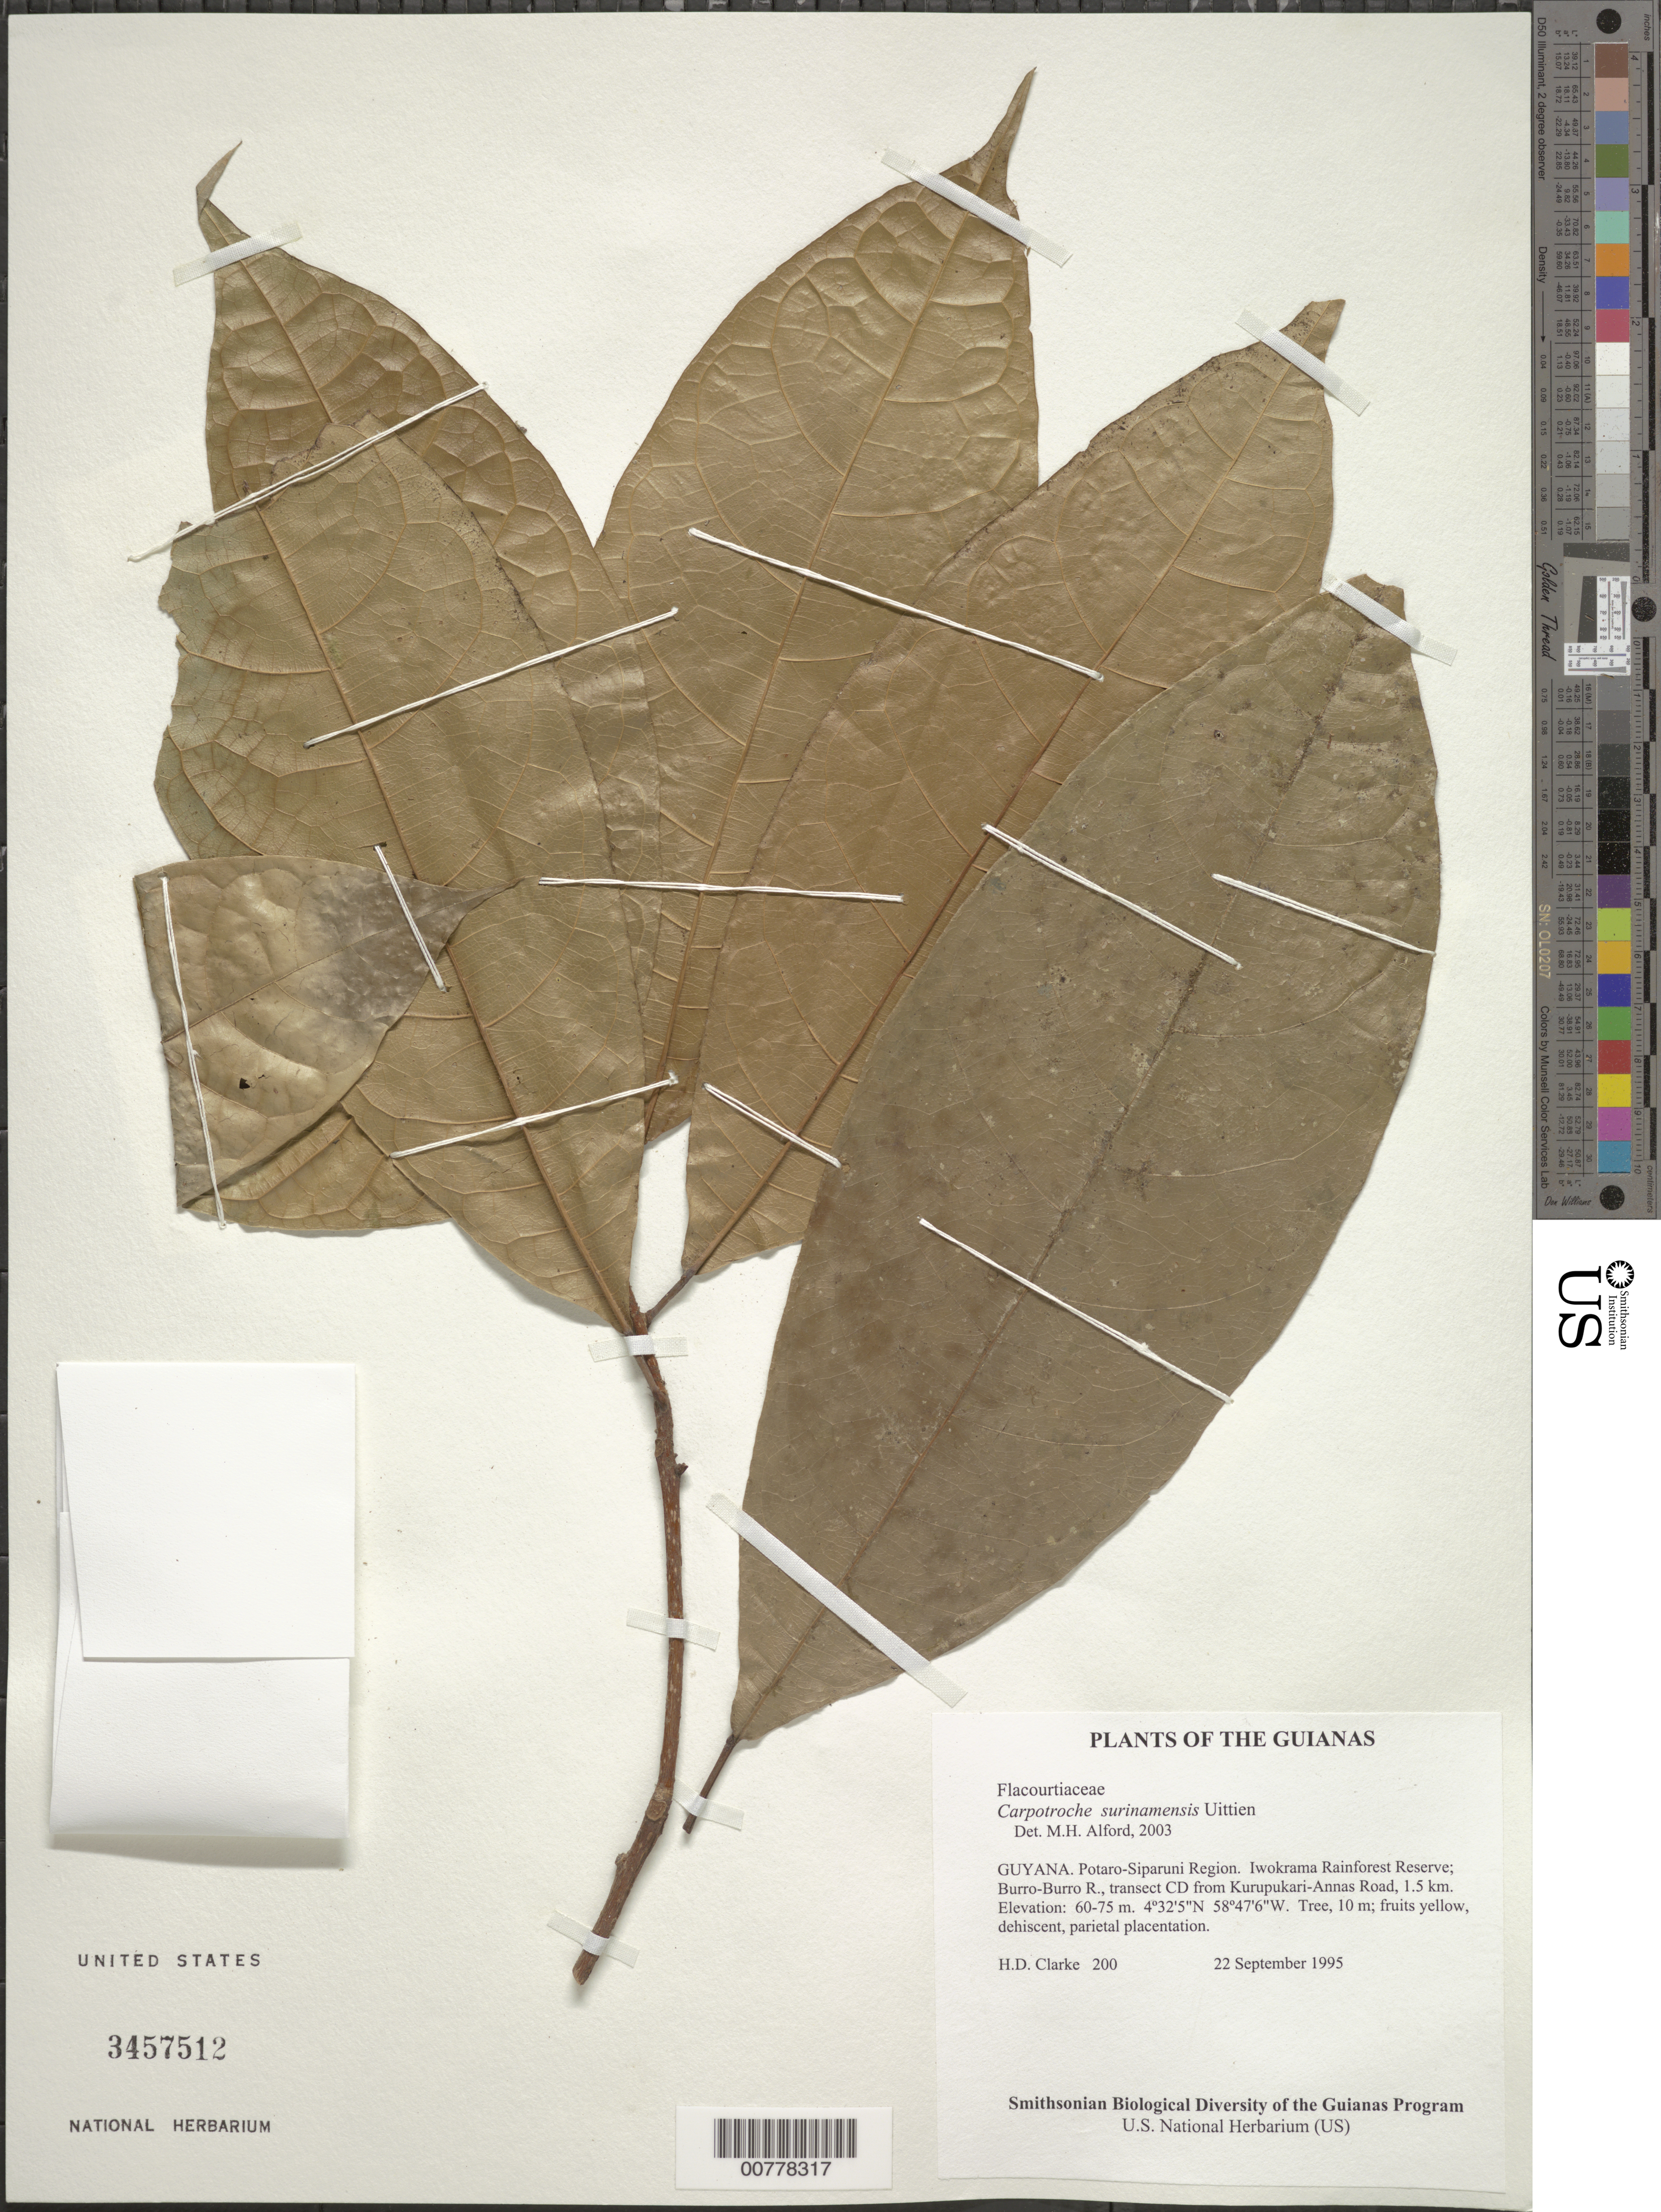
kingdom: Plantae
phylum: Tracheophyta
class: Magnoliopsida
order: Malpighiales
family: Achariaceae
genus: Carpotroche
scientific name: Carpotroche surinamensis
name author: Uittien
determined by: Liesner, R. L.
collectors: H. D. Clarke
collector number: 200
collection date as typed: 22 September 1995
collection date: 1995-09-22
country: Guyana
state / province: Potaro-Siparuni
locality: Iwokrama Rainforest Reserve; Burro-Burro R., transect CD from Kurupukari-Annas Road, 1.5 km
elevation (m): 60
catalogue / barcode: US 3457512